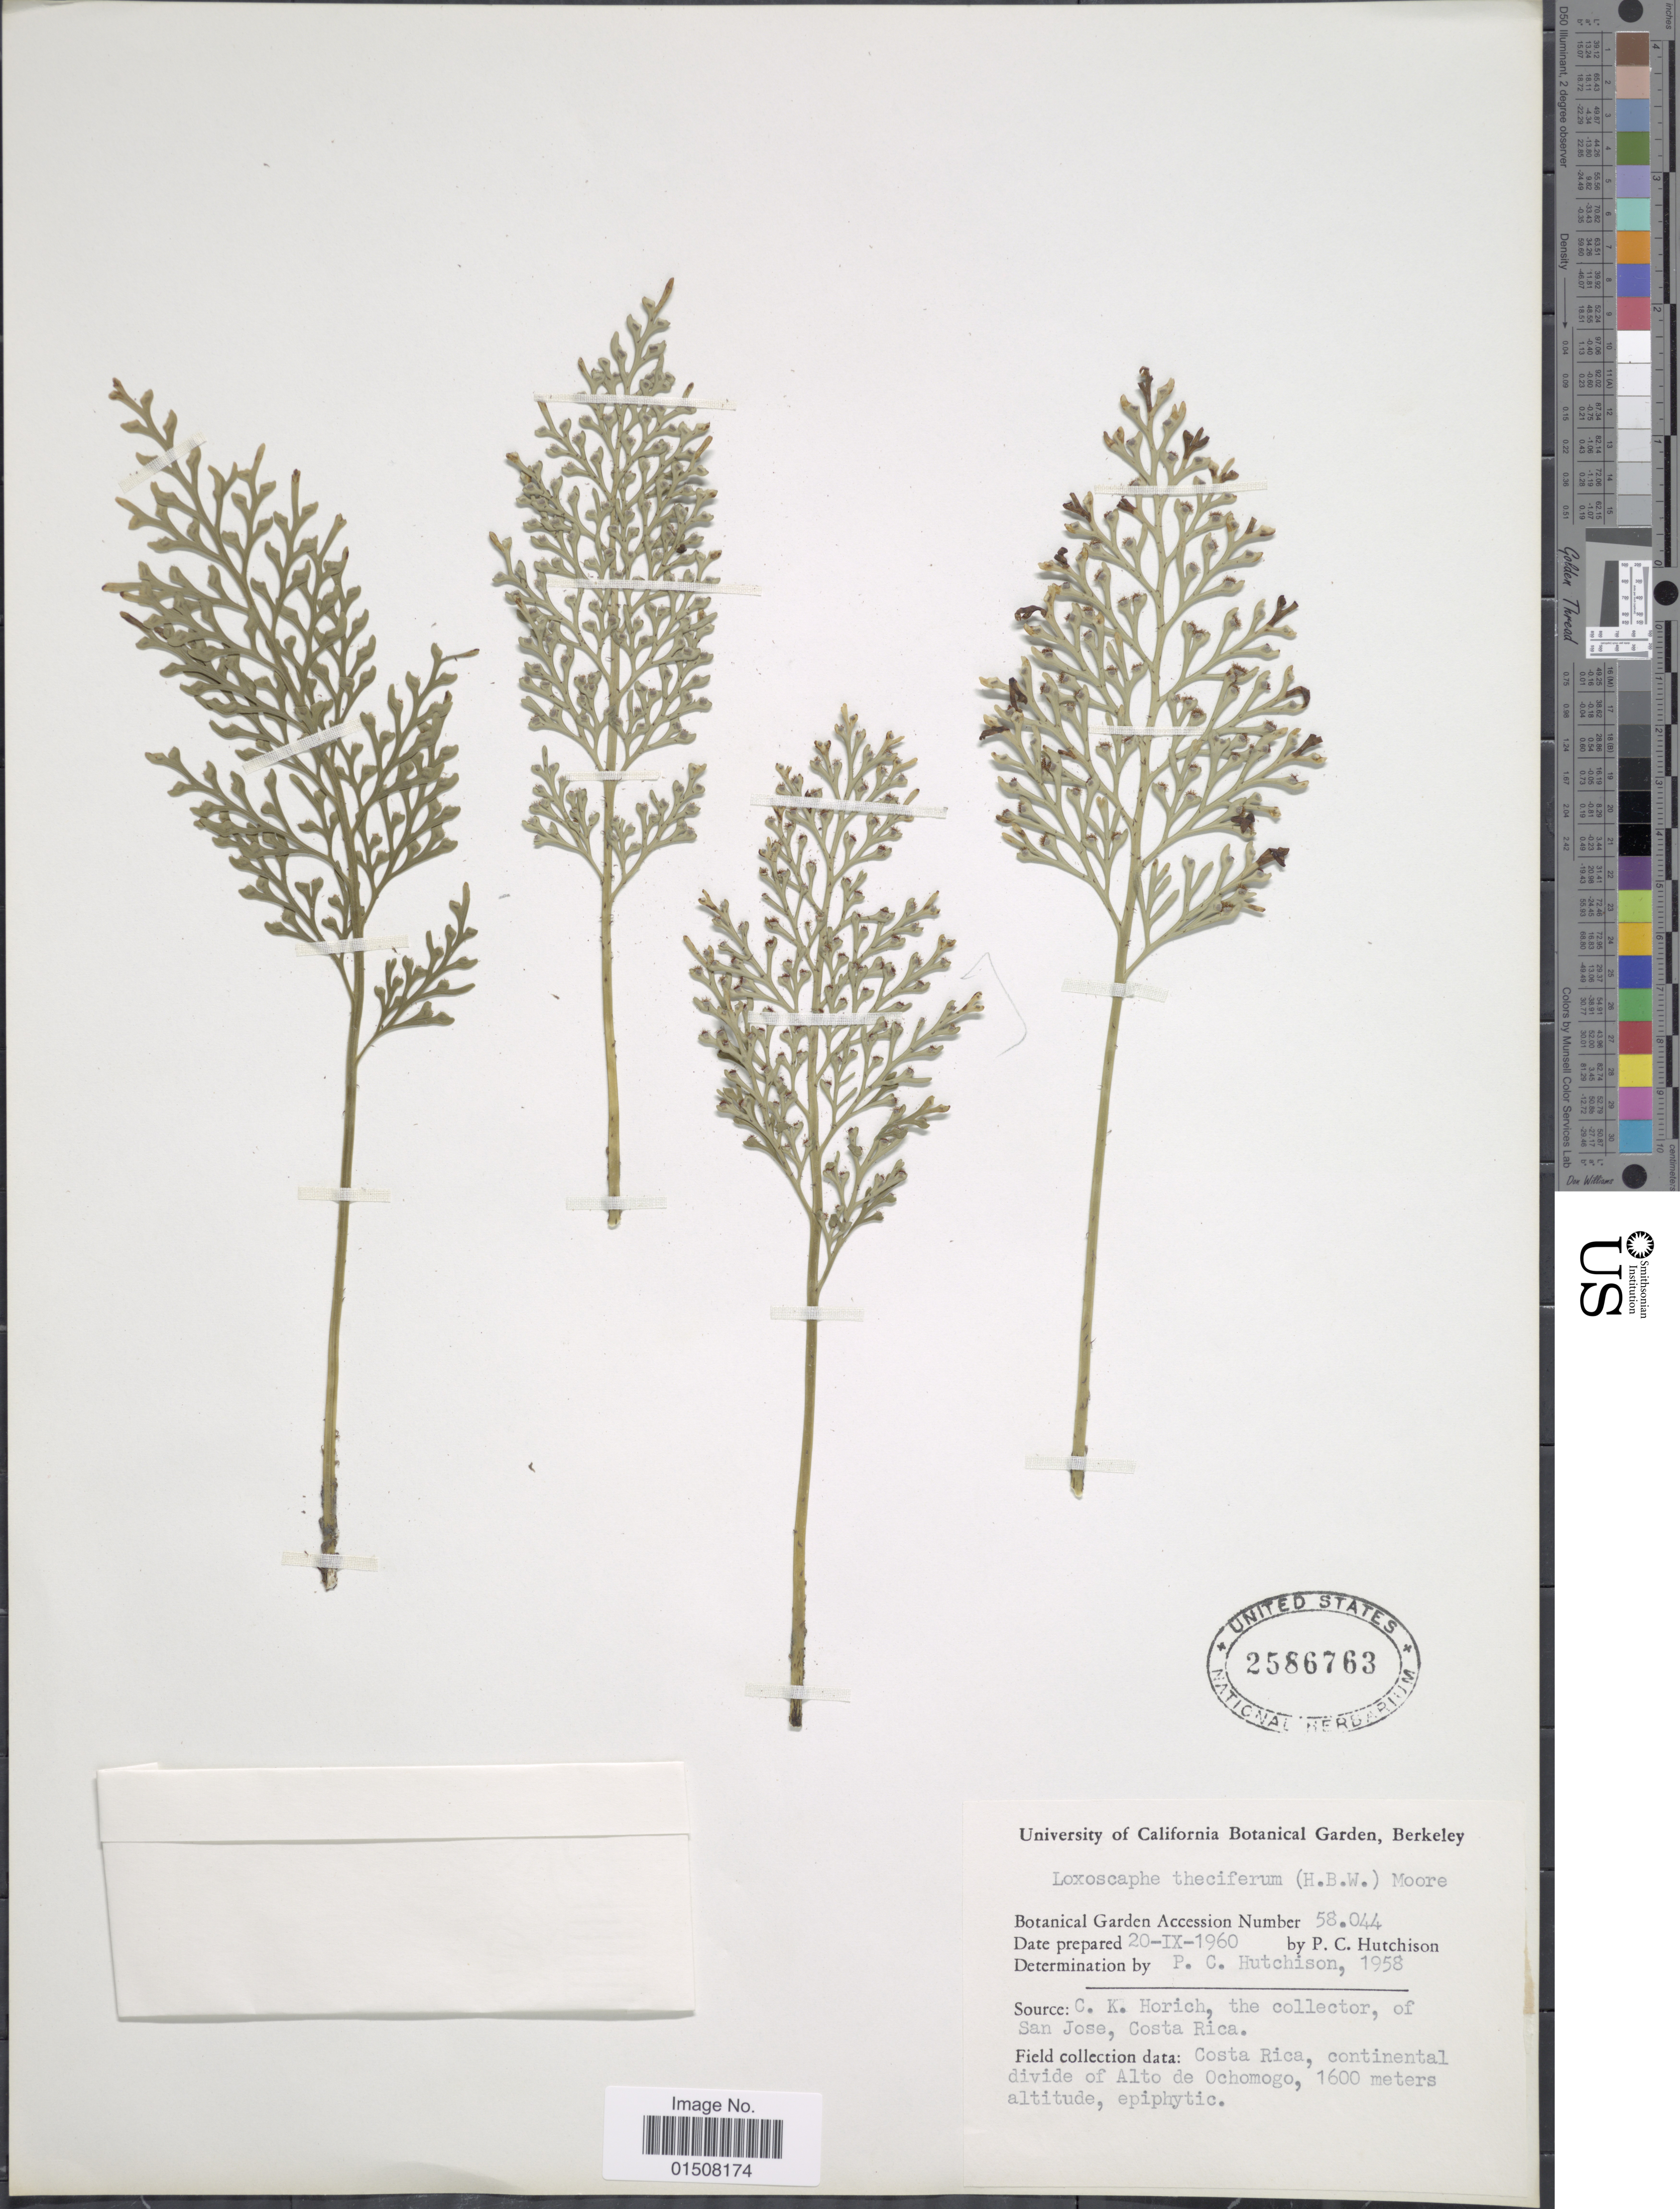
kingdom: Plantae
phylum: Tracheophyta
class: Polypodiopsida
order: Polypodiales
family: Aspleniaceae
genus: Asplenium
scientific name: Asplenium theciferum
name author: (Kunth) Mett.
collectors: P. C. Hutchison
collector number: Botanical Garden Accession Number 58044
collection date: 1960-09-20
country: Costa Rica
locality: Coninental divide of Alto de Ochomogo, Source: C.K. Horich, the collector, of San Jose, Costa Rica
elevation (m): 1600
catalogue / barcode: US 2586763